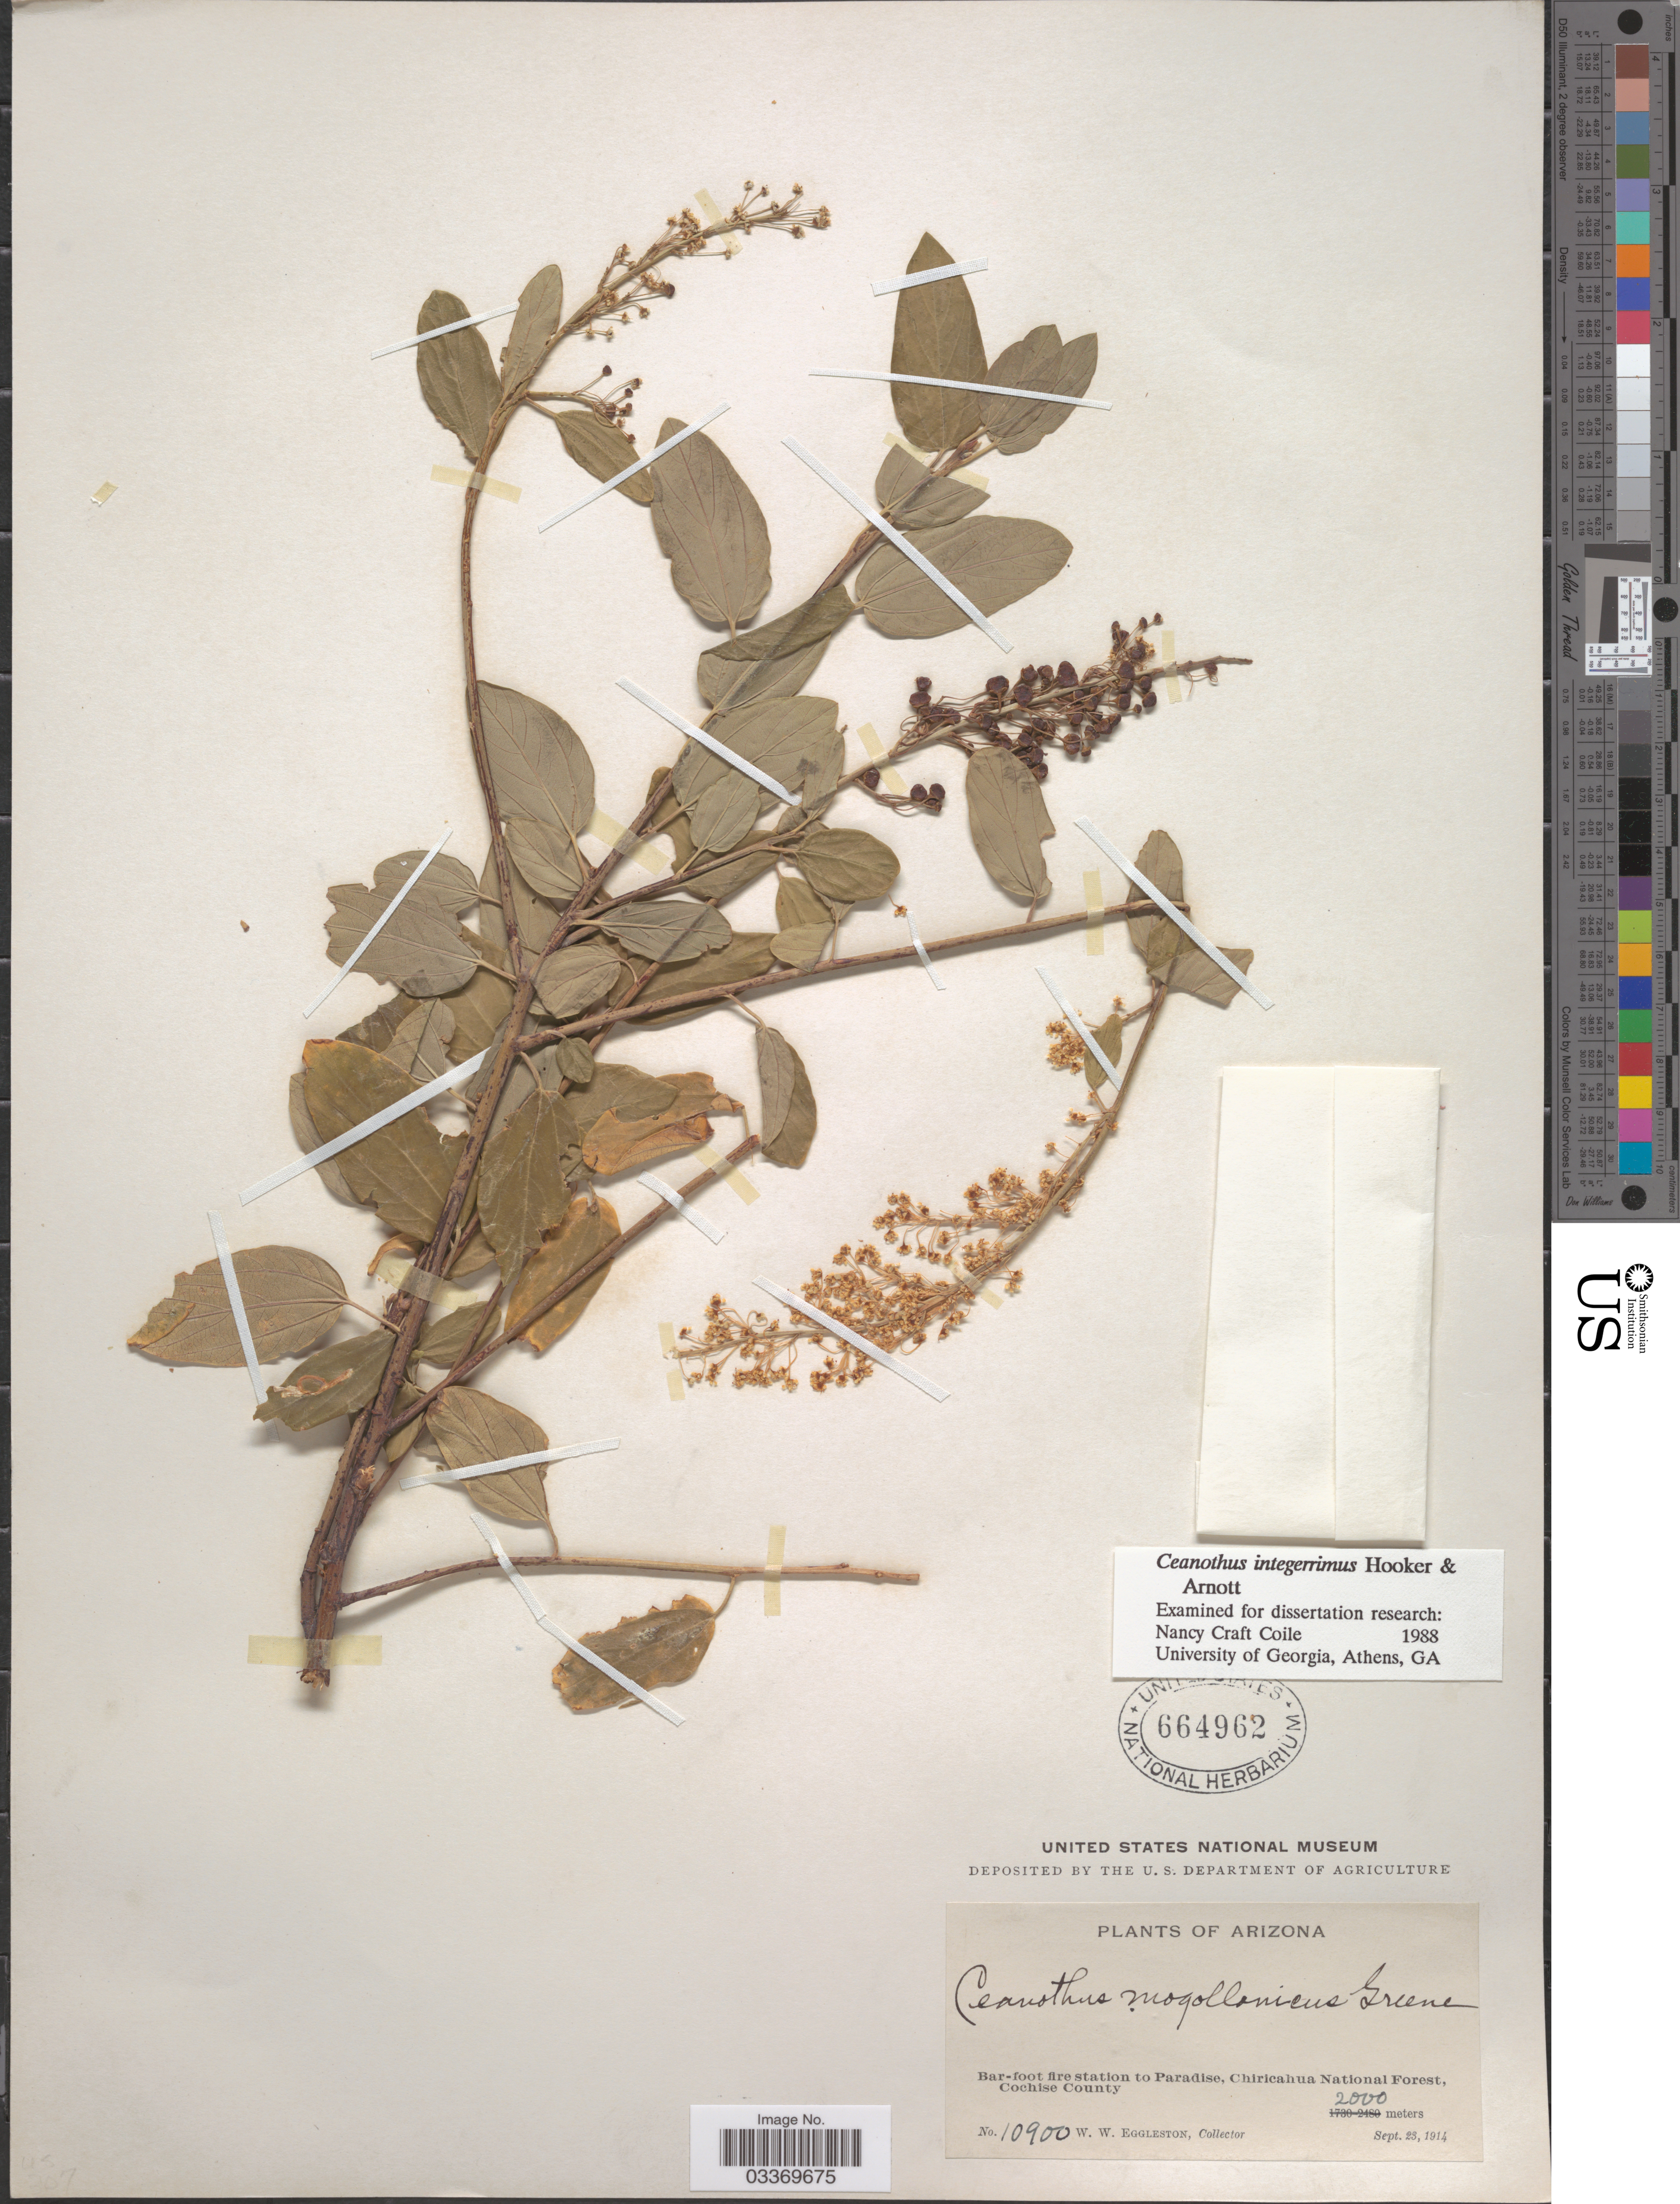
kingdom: Plantae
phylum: Tracheophyta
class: Magnoliopsida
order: Rosales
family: Rhamnaceae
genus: Ceanothus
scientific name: Ceanothus integerrimus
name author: Hook. & Arn.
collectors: W. W. Eggleston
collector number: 10900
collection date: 1914-09-23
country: United States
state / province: Arizona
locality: Bar-foot fire station to Paradise, Chiricahua National Forest, Cochise County.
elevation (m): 2000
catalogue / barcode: US 664962